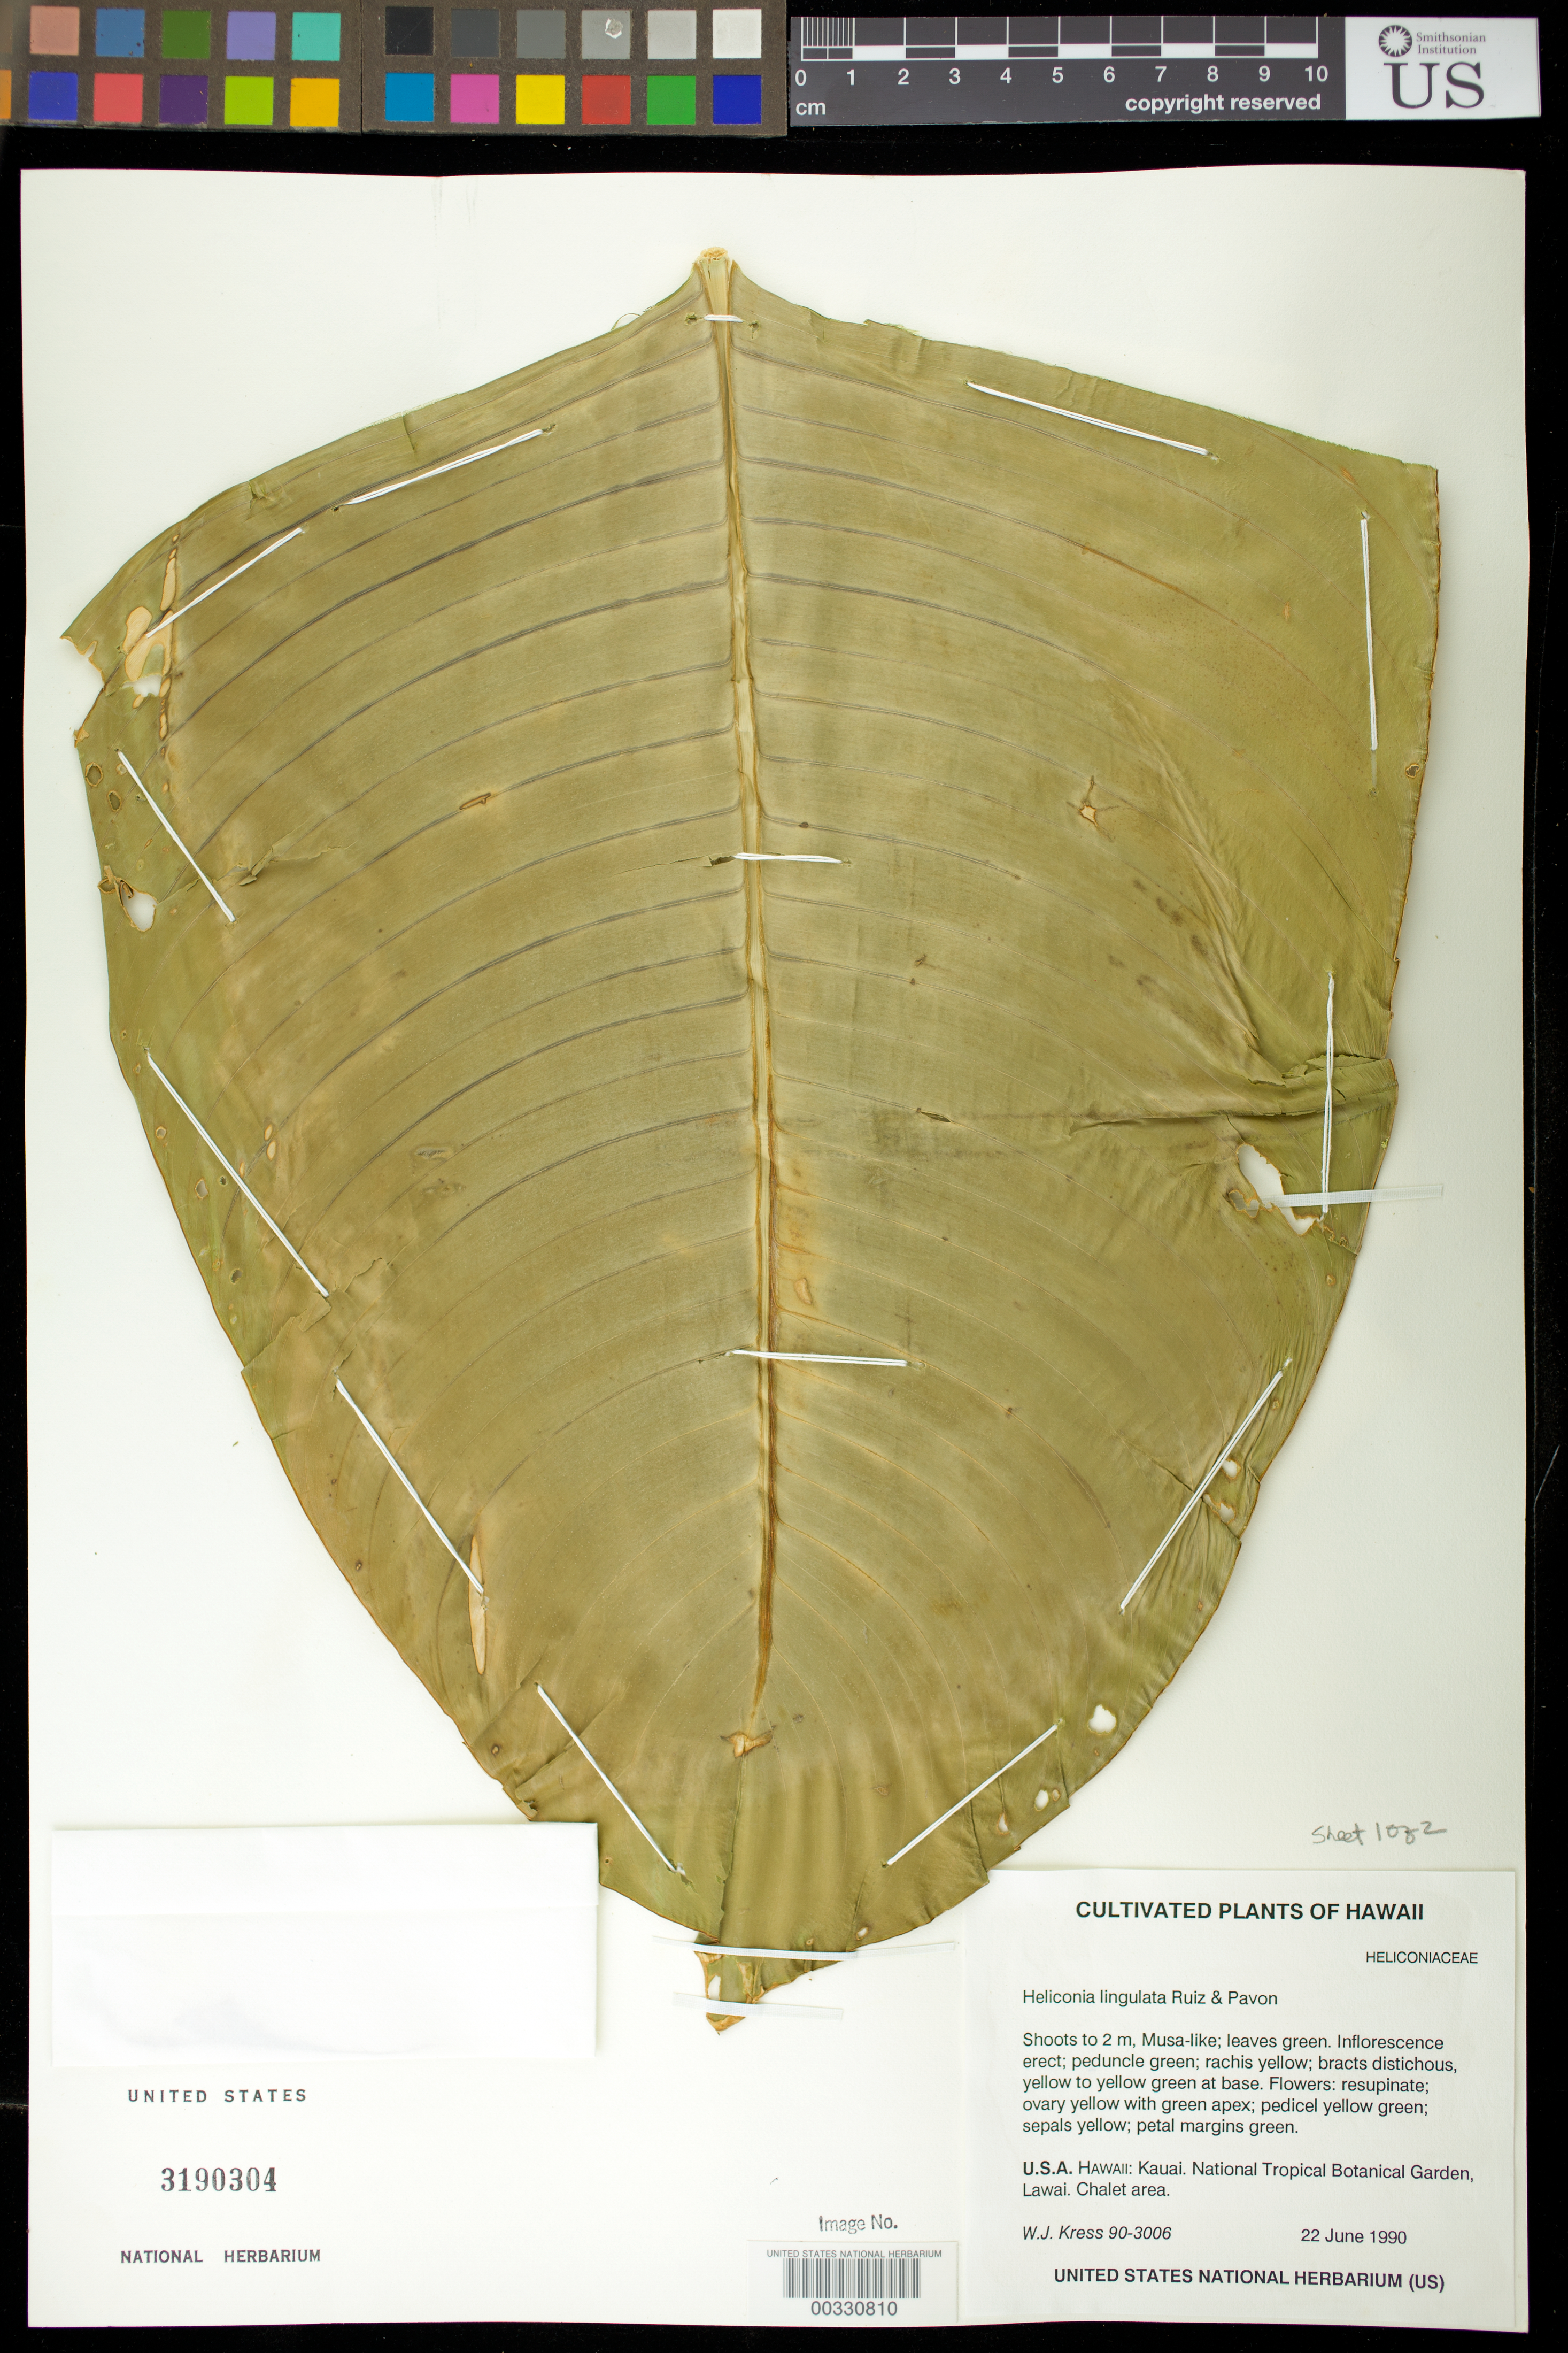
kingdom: Plantae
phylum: Tracheophyta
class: Liliopsida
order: Zingiberales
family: Heliconiaceae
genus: Heliconia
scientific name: Heliconia lingulata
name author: Ruiz & Pav.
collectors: W. J. Kress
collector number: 90-3006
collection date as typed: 22 Jun 1990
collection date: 1990-06-22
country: United States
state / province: Florida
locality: Southern Florida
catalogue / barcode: US 3190304